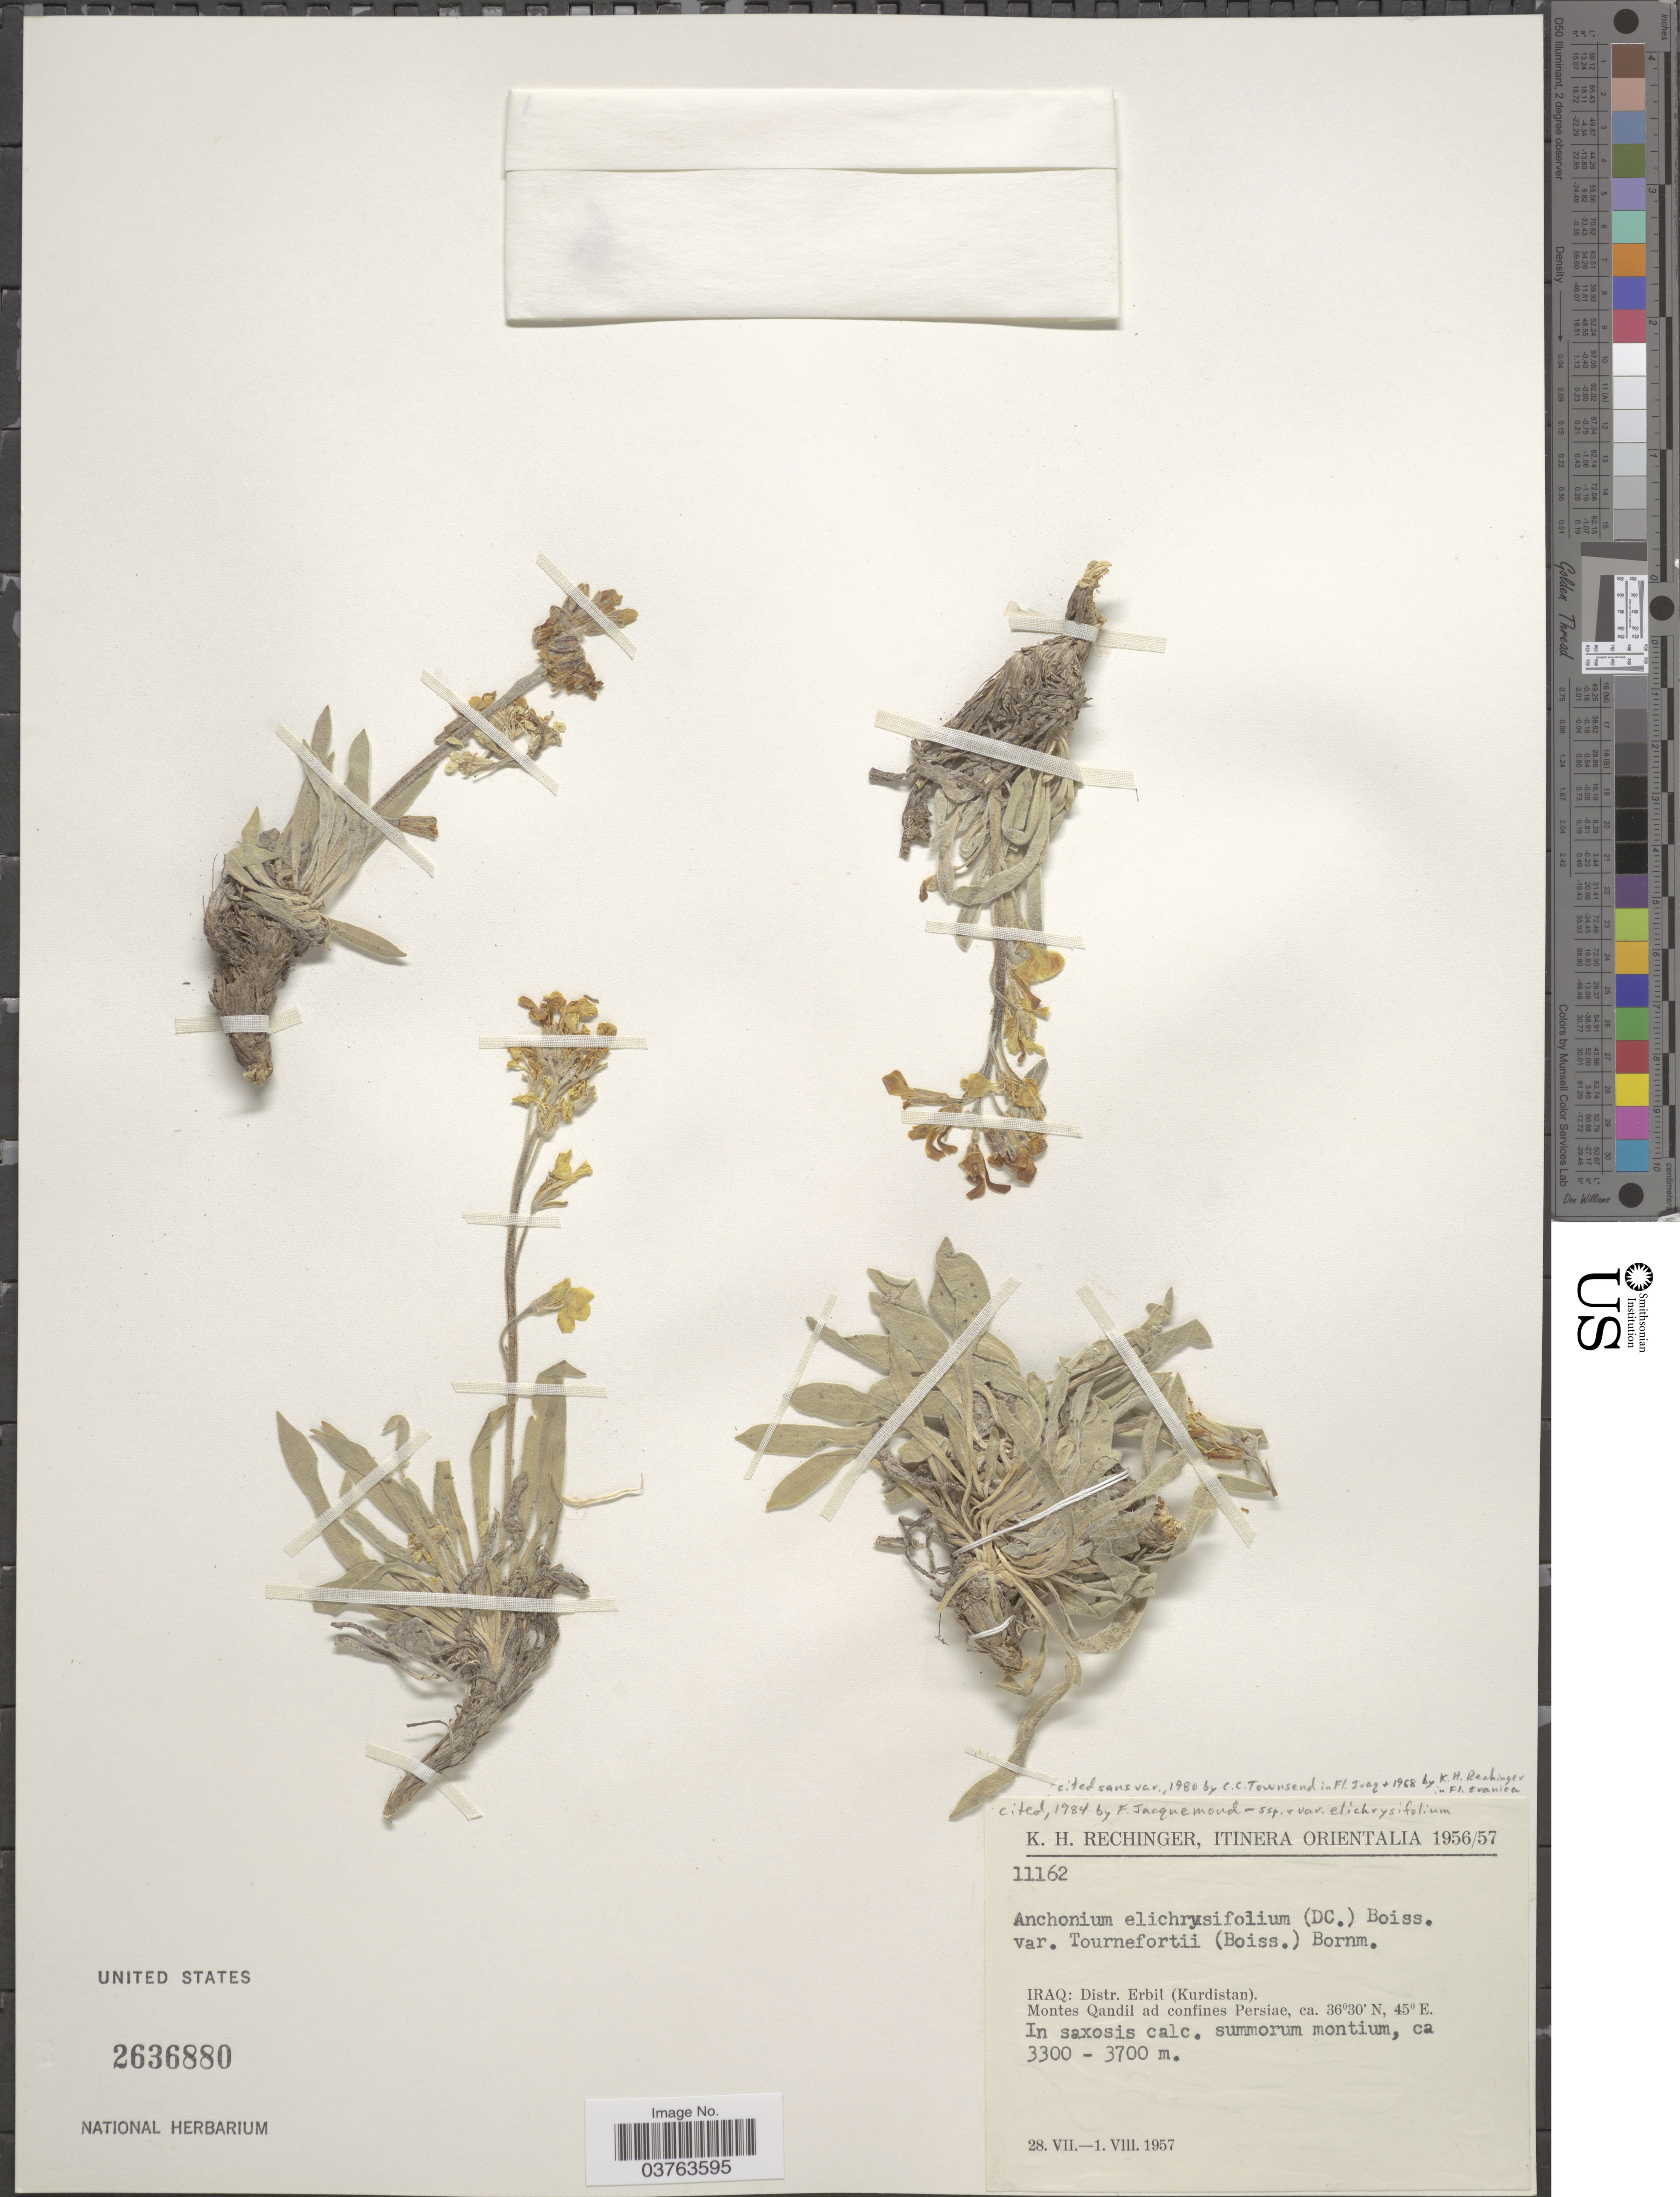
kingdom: Plantae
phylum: Tracheophyta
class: Magnoliopsida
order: Brassicales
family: Brassicaceae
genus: Anchonium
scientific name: Anchonium elichrysifolium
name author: Boiss.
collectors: K. H. Rechinger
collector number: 11162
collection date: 1957-07-28/1957-08-01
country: Iraq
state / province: Arbīl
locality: Itinera Orientalia. Iraq: Distr. Erbil (Kurdistan). Montes Qandil ad confines Persiae.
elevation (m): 3300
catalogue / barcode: US 2636880